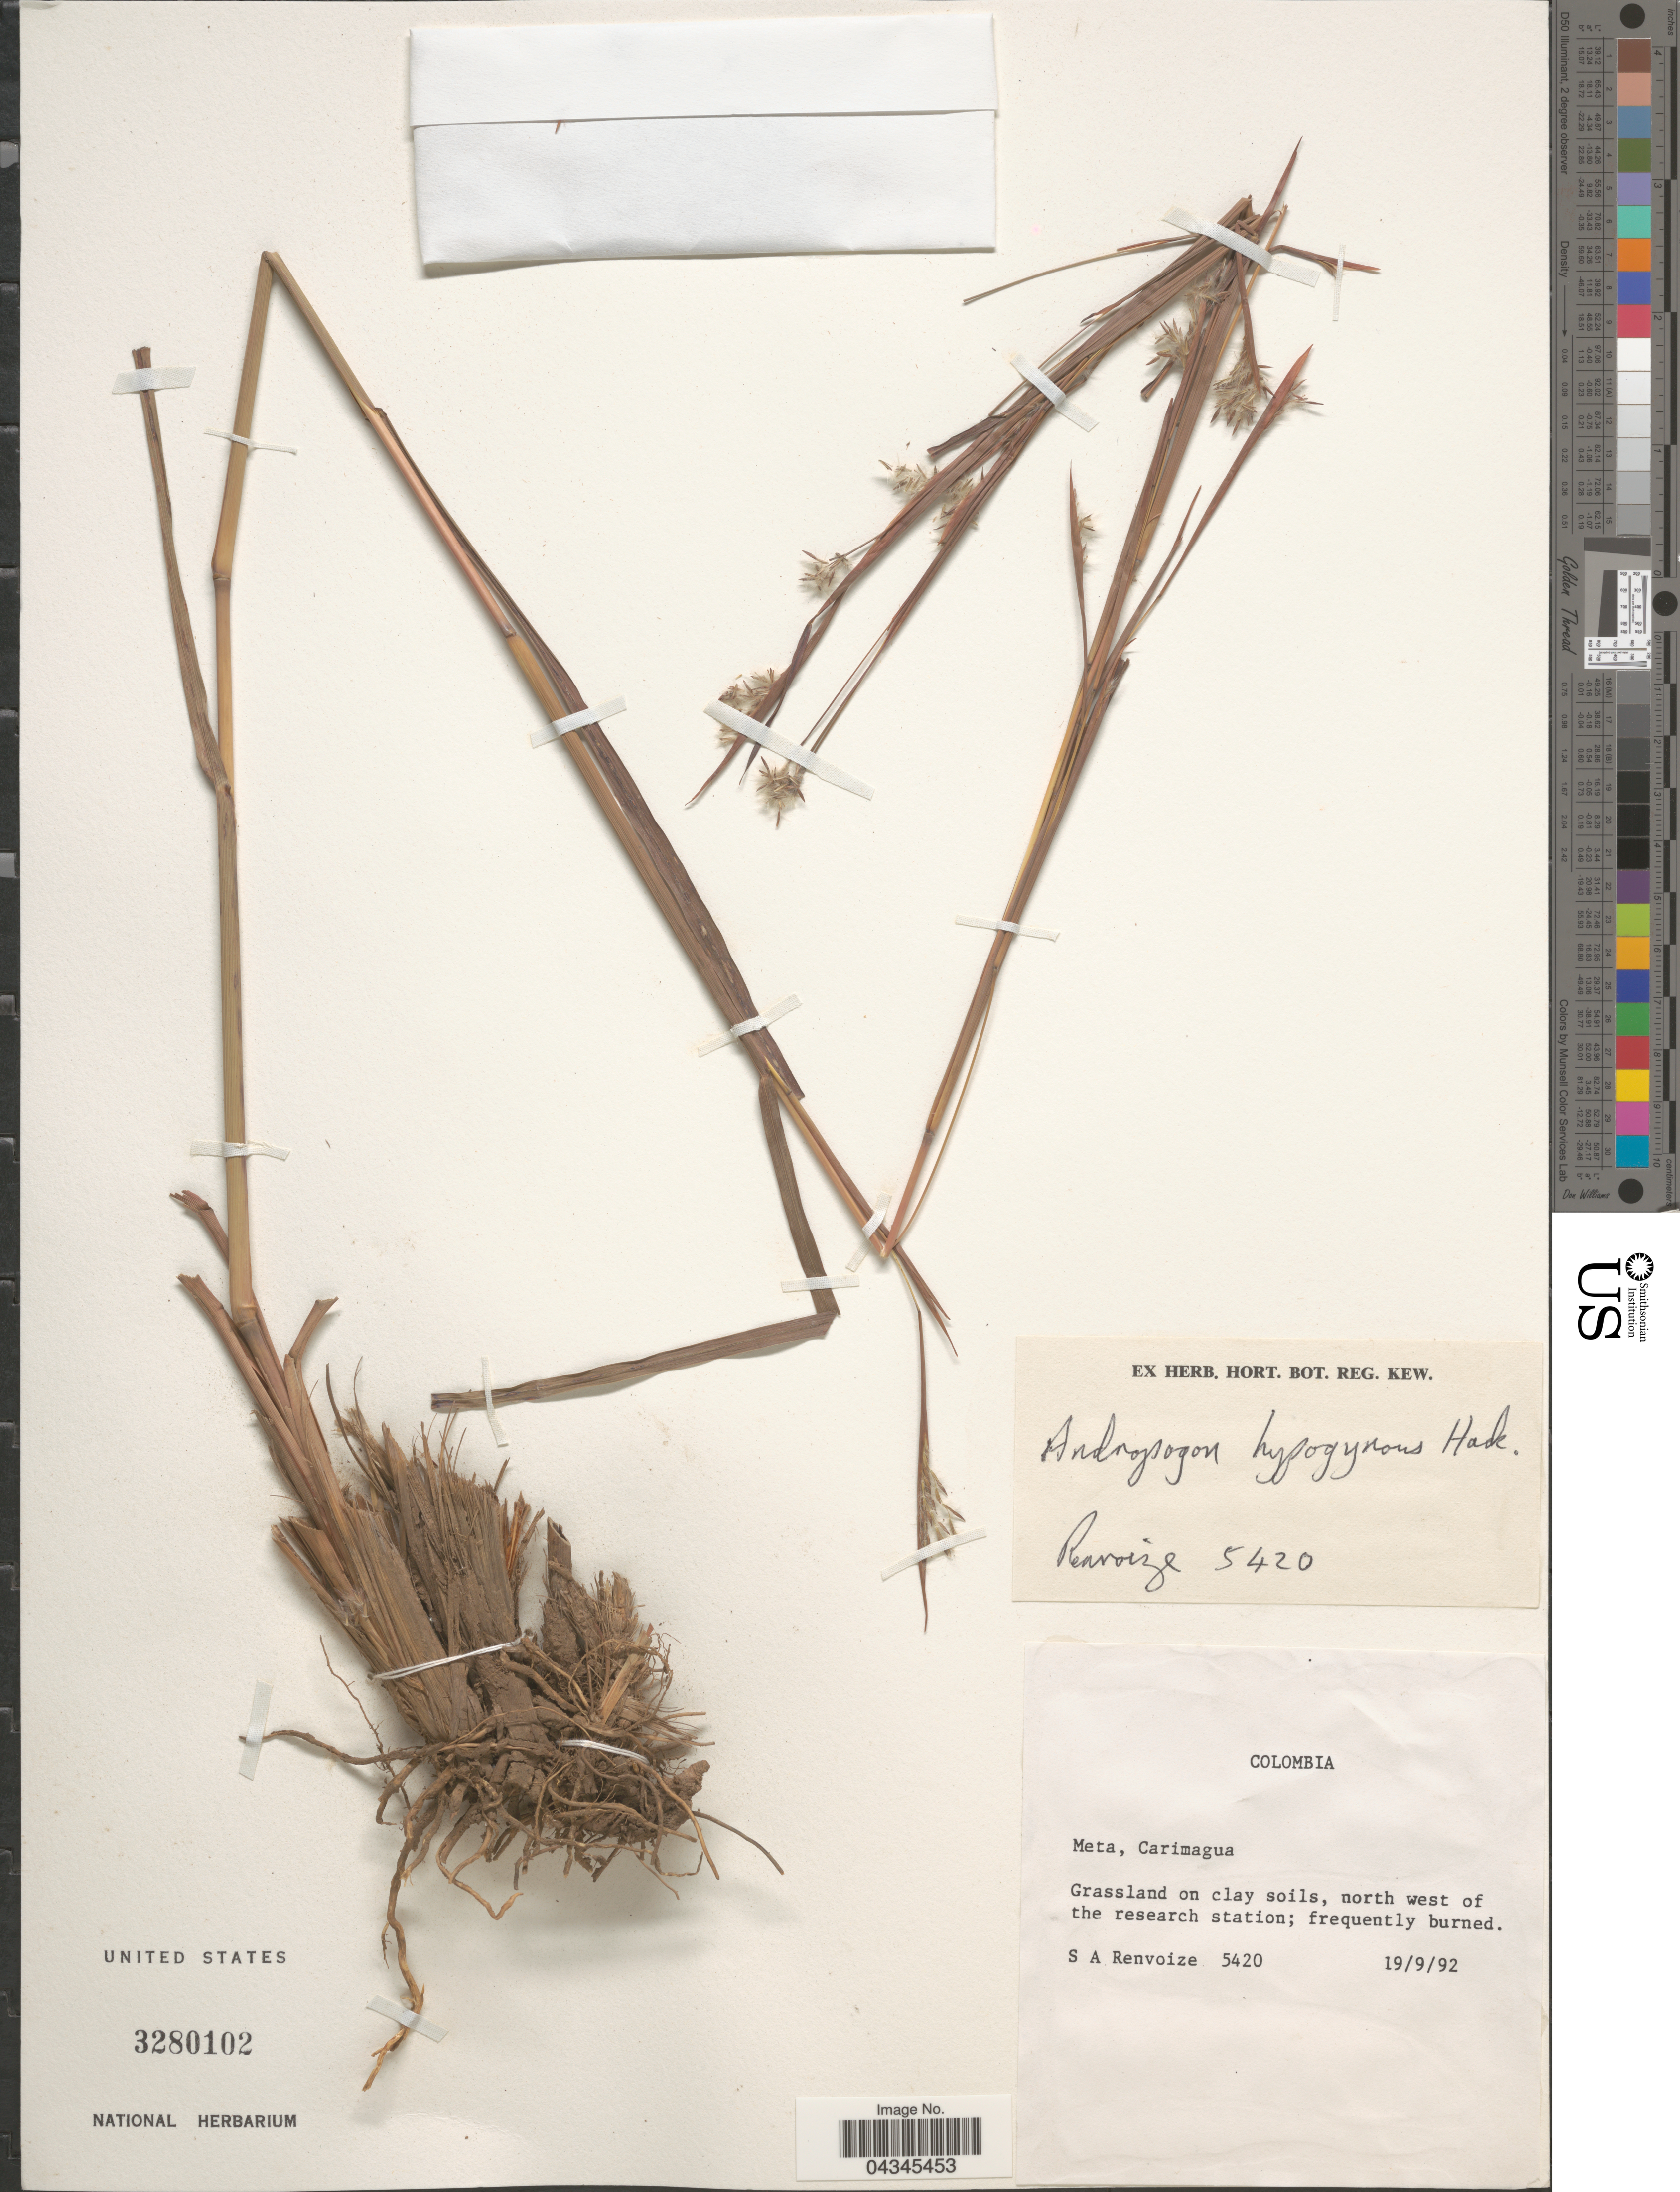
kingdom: Plantae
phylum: Tracheophyta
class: Liliopsida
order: Poales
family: Poaceae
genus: Andropogon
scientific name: Andropogon hypogynus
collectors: S. A. Renvoize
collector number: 5420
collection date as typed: Transcribed d/m/y: 19/9/92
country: Colombia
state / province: Meta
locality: Carimagua.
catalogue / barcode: US 3280102